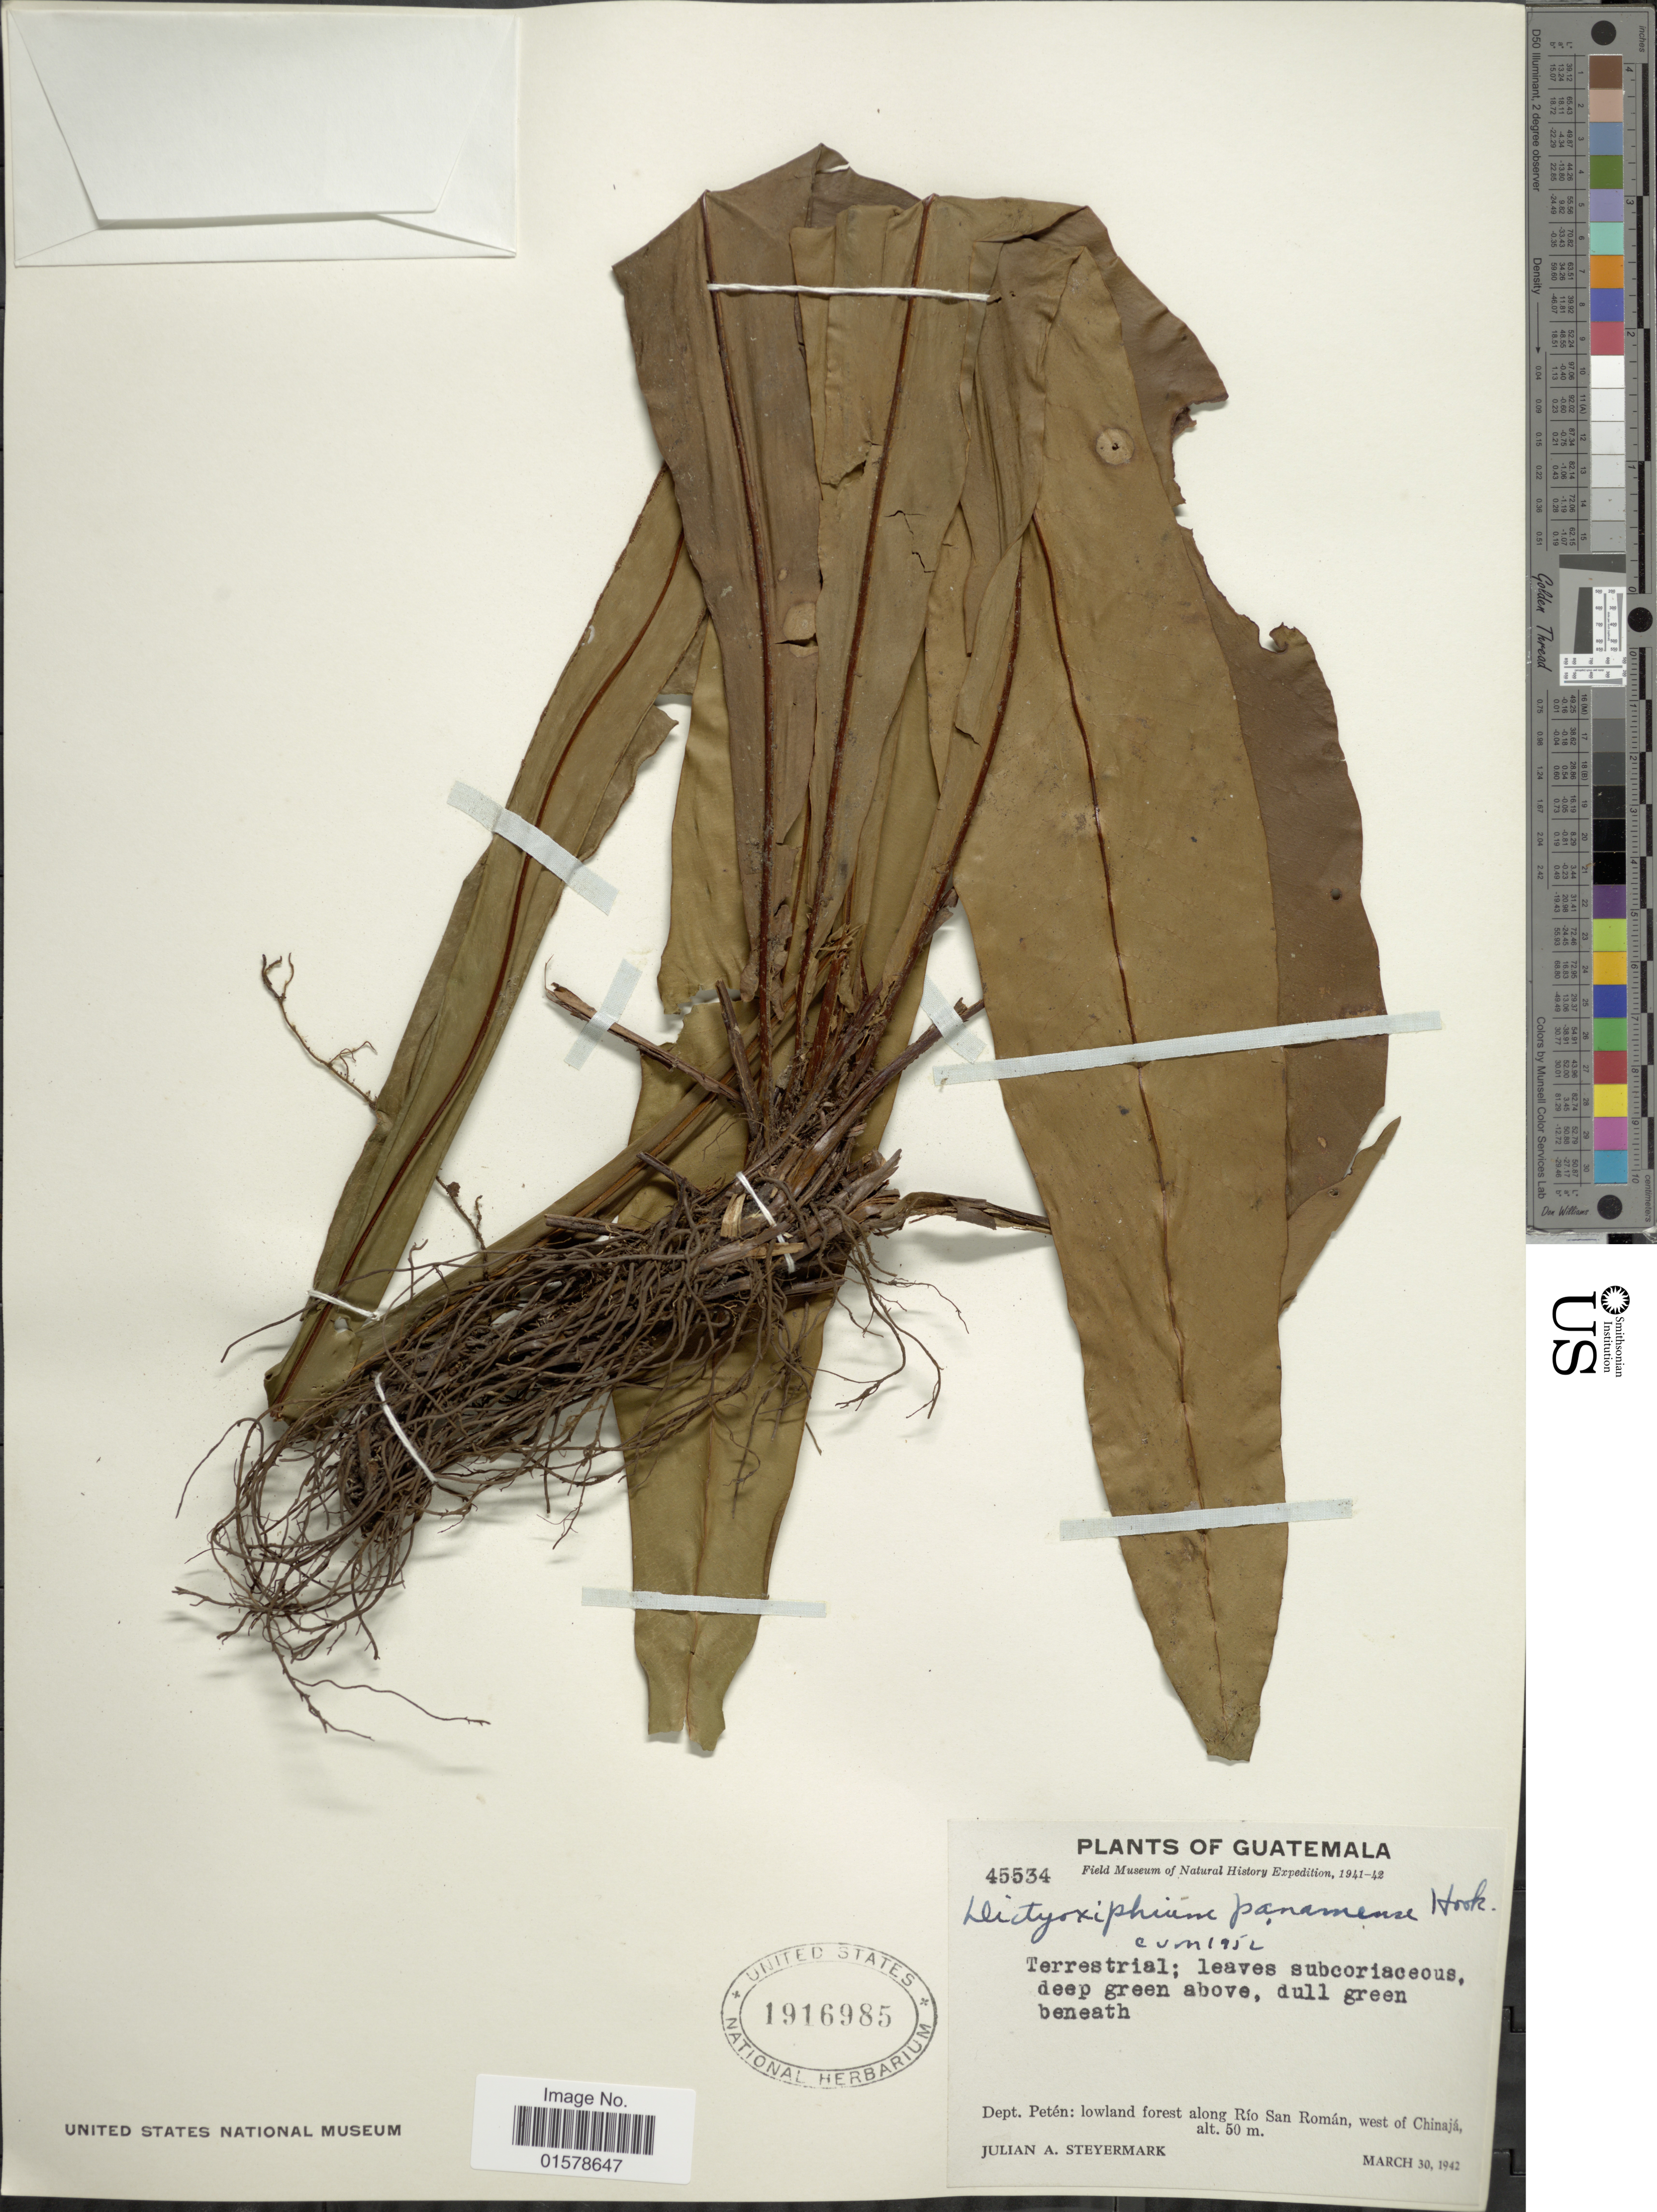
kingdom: Plantae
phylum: Tracheophyta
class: Polypodiopsida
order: Polypodiales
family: Tectariaceae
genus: Tectaria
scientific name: Tectaria panamensis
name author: (Hook.) R.M. Tryon & A.F. Tryon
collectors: J. Steyermark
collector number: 45534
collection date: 1942-03-30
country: Guatemala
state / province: El Petén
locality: Lowland forest along Rio San Roman, west of Chinaja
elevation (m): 50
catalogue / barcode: US 1916985